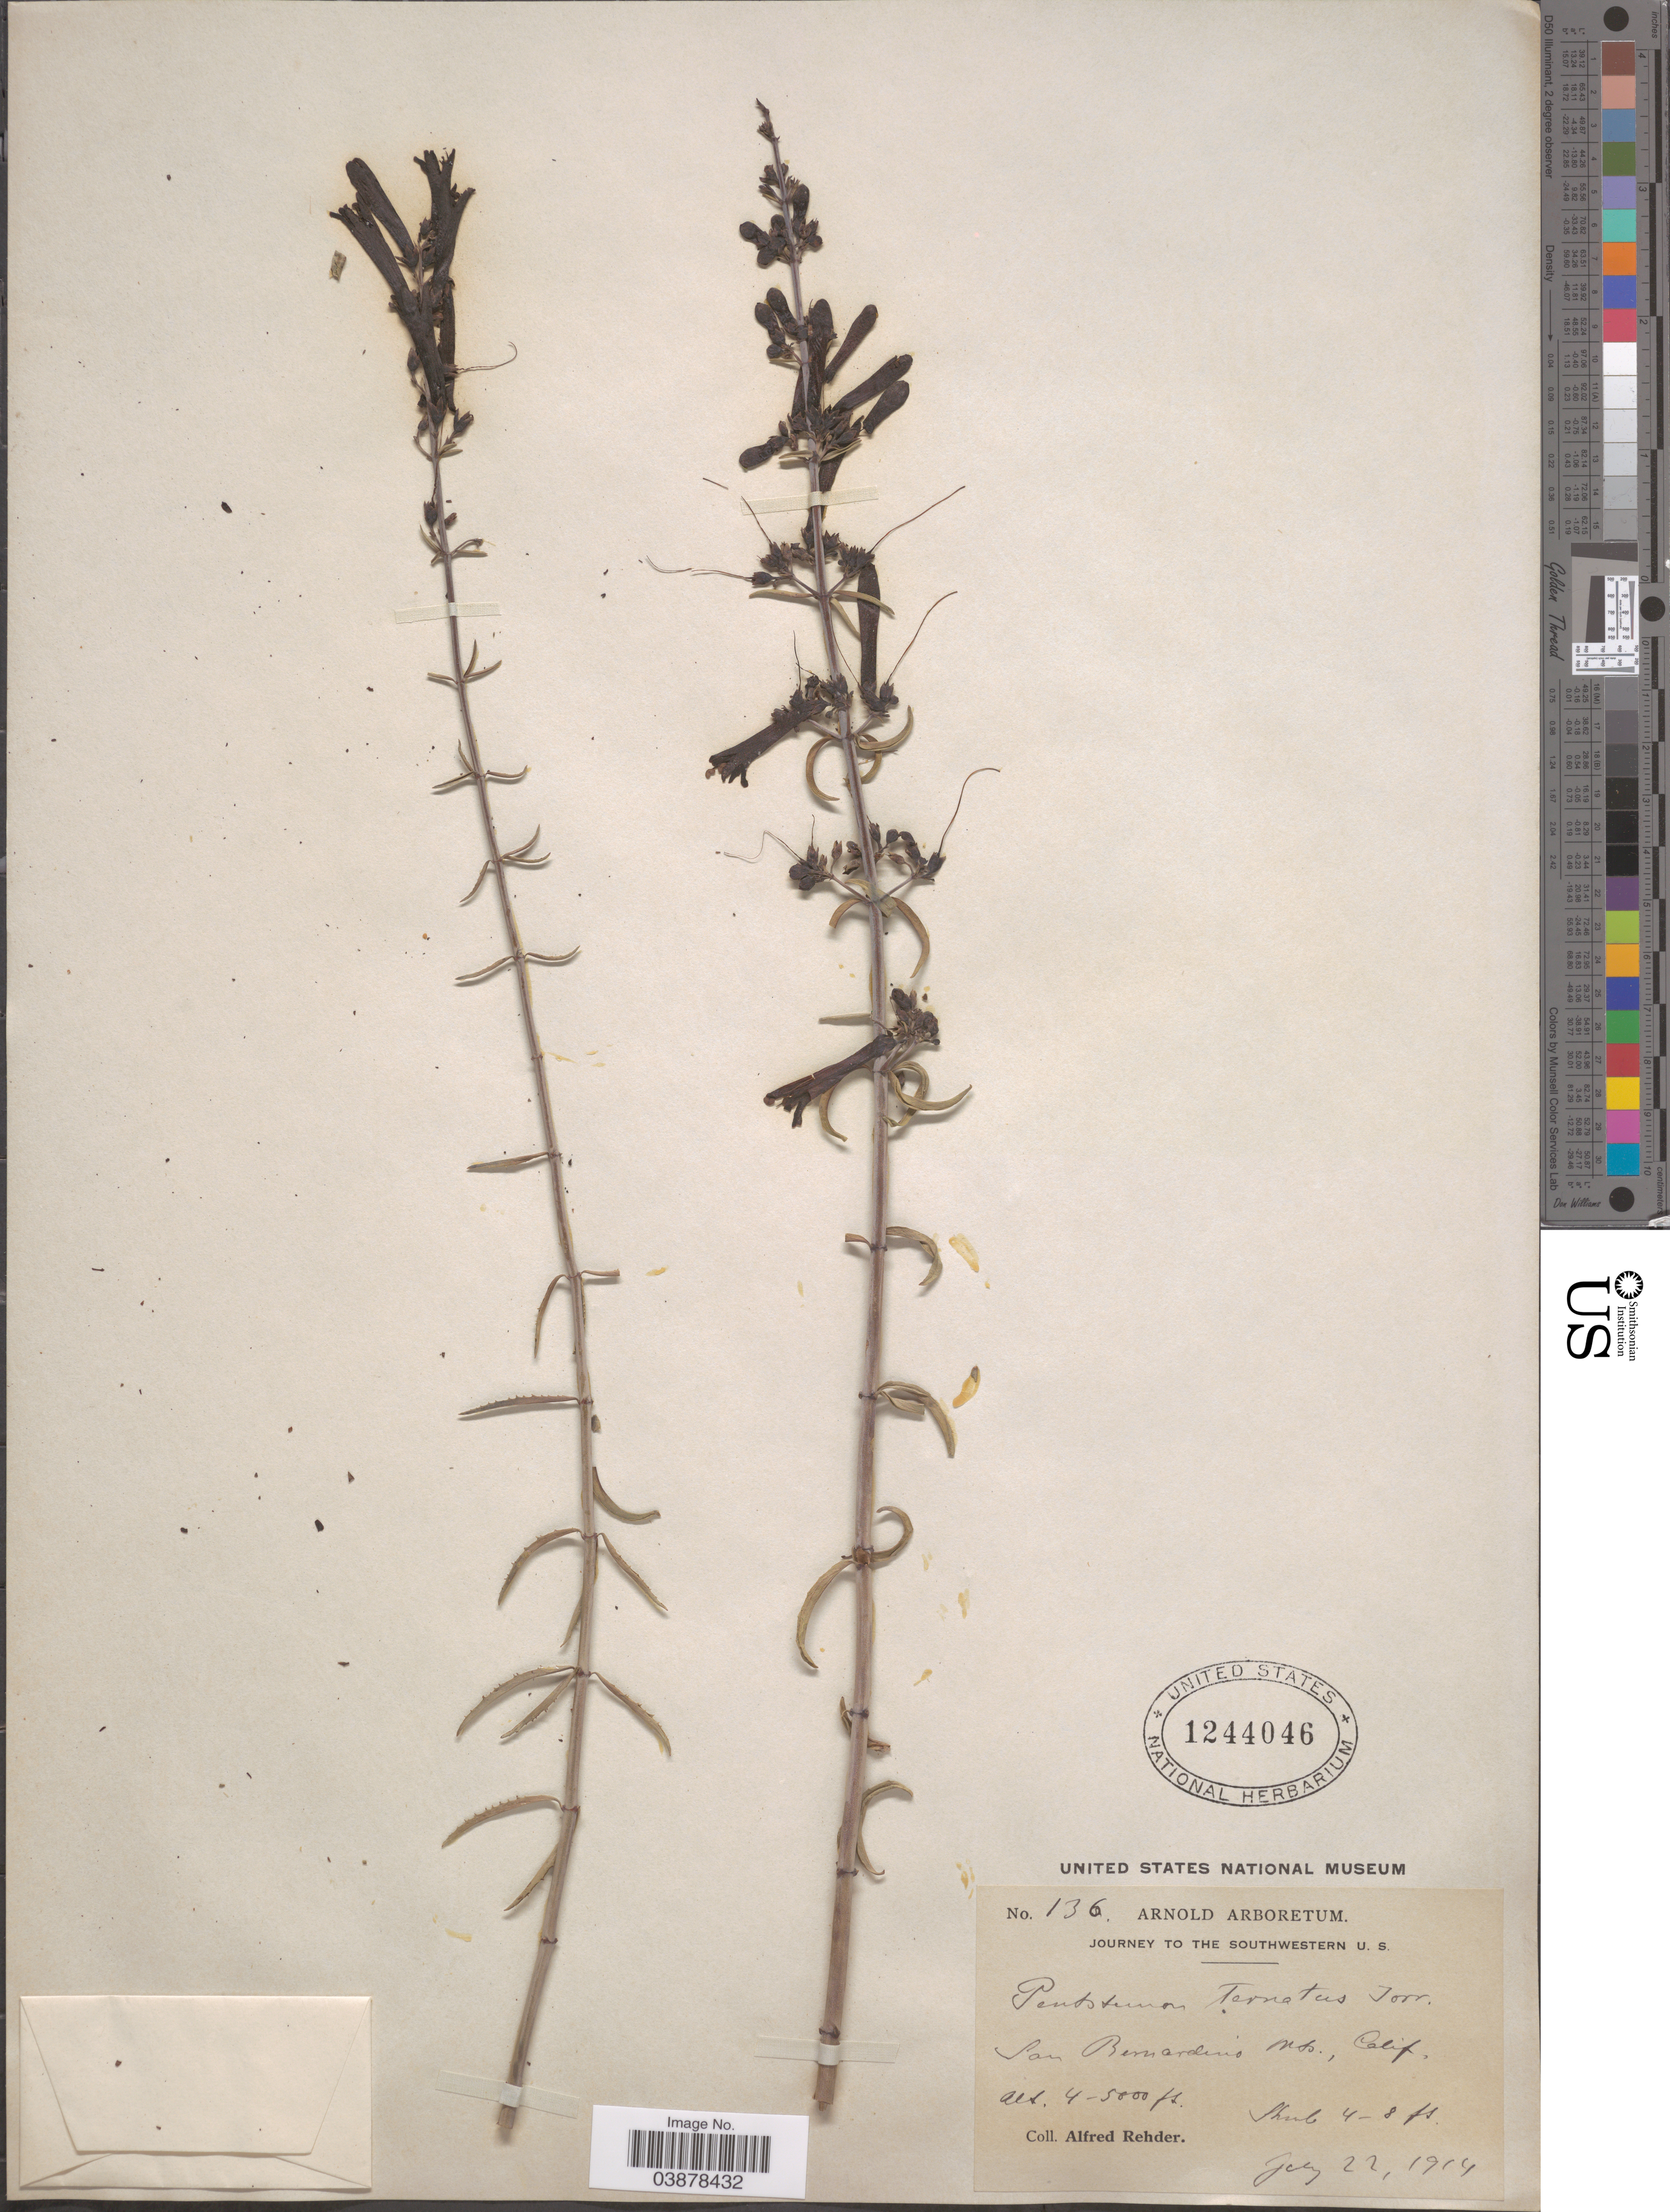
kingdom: Plantae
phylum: Tracheophyta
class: Magnoliopsida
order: Lamiales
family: Plantaginaceae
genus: Penstemon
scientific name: Penstemon ternatus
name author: Torr. ex A. Gray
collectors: A. Rehder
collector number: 136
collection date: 1914-07-22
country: United States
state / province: California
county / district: San Bernardino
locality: Southwestern U. S. San Bernardino Mts.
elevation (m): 1219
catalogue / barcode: US 1244046